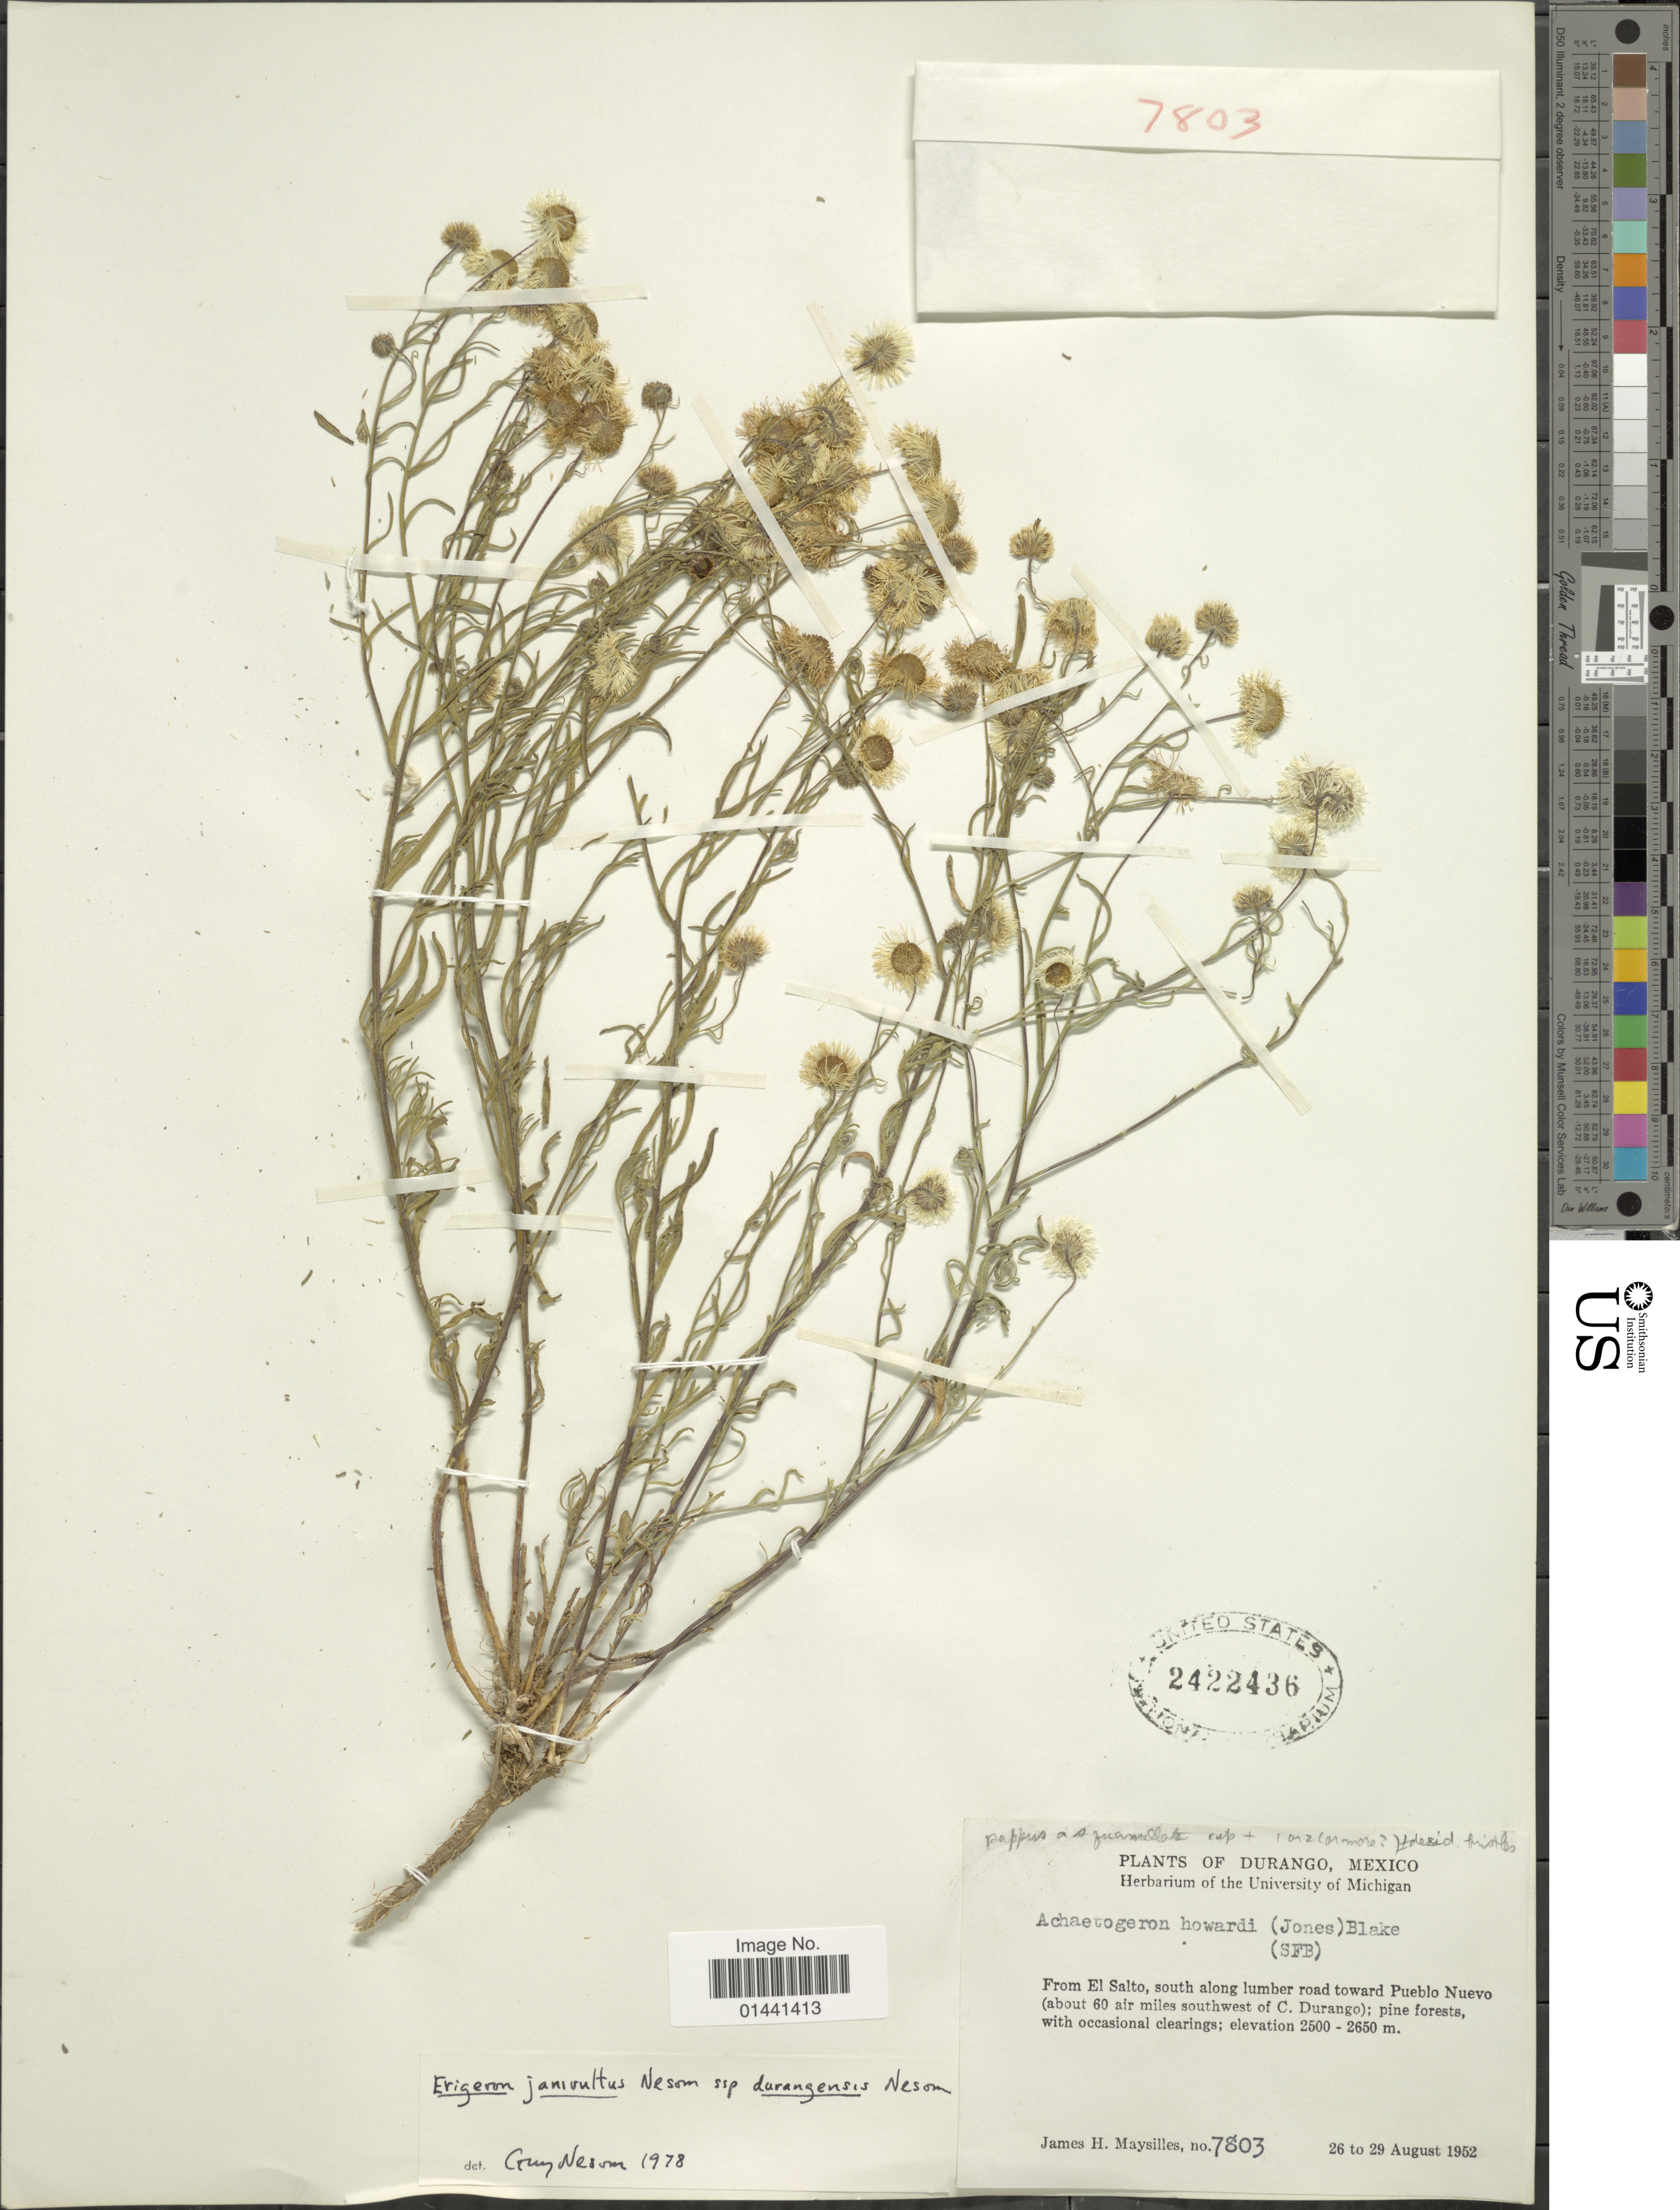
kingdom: Plantae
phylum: Tracheophyta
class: Magnoliopsida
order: Asterales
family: Asteraceae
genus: Erigeron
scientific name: Erigeron janivultus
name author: G.L. Nesom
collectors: J. Maysilles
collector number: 7803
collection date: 1952-08-26/1952-08-29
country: Mexico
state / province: Durango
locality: From El Salto, south along lumber road toward Pueblo Nuevo (about 60 air miles southwest of C. Durango); pine forests, with occasional clearings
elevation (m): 2500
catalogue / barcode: US 2422436